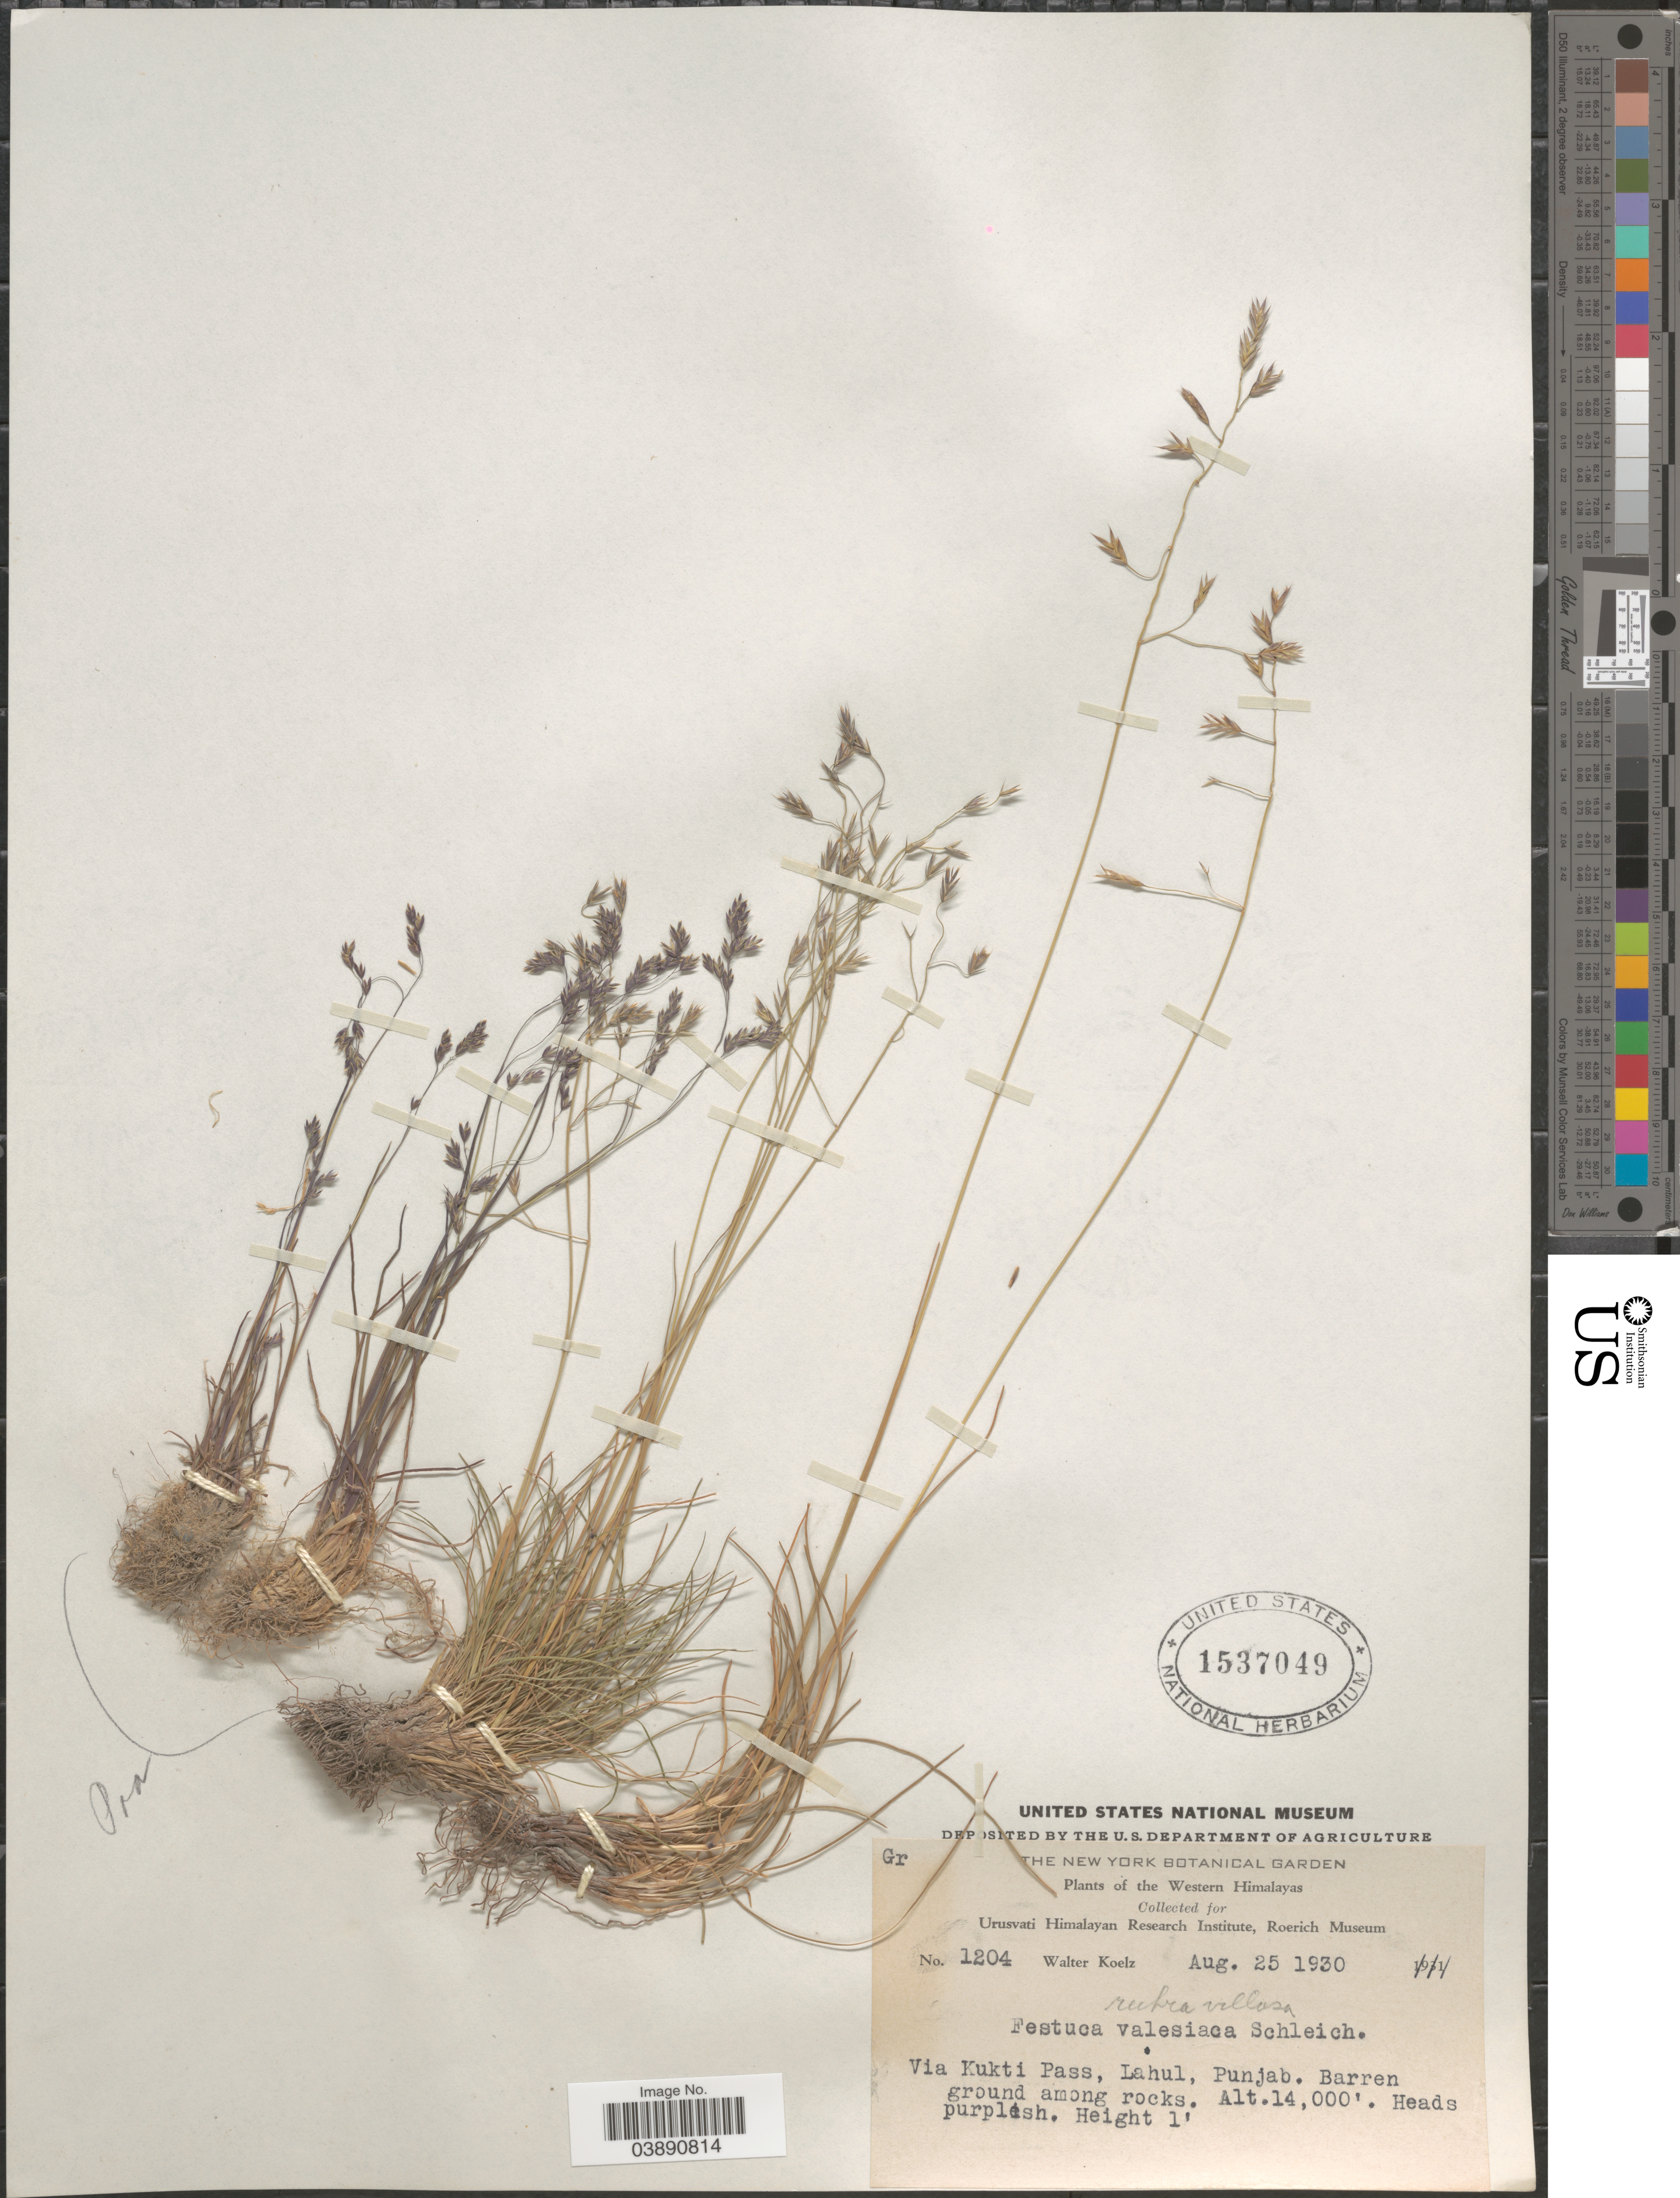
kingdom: Plantae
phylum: Tracheophyta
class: Liliopsida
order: Poales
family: Poaceae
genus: Festuca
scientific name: Festuca cumminsii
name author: Stapf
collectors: W. N. Koelz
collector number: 1204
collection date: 1930-08-25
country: India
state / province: Punjab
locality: Western Himalayas. Via Kukti Pass, Lahul, Punjab. Barren ground among rocks.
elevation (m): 4267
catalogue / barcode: US 1537049